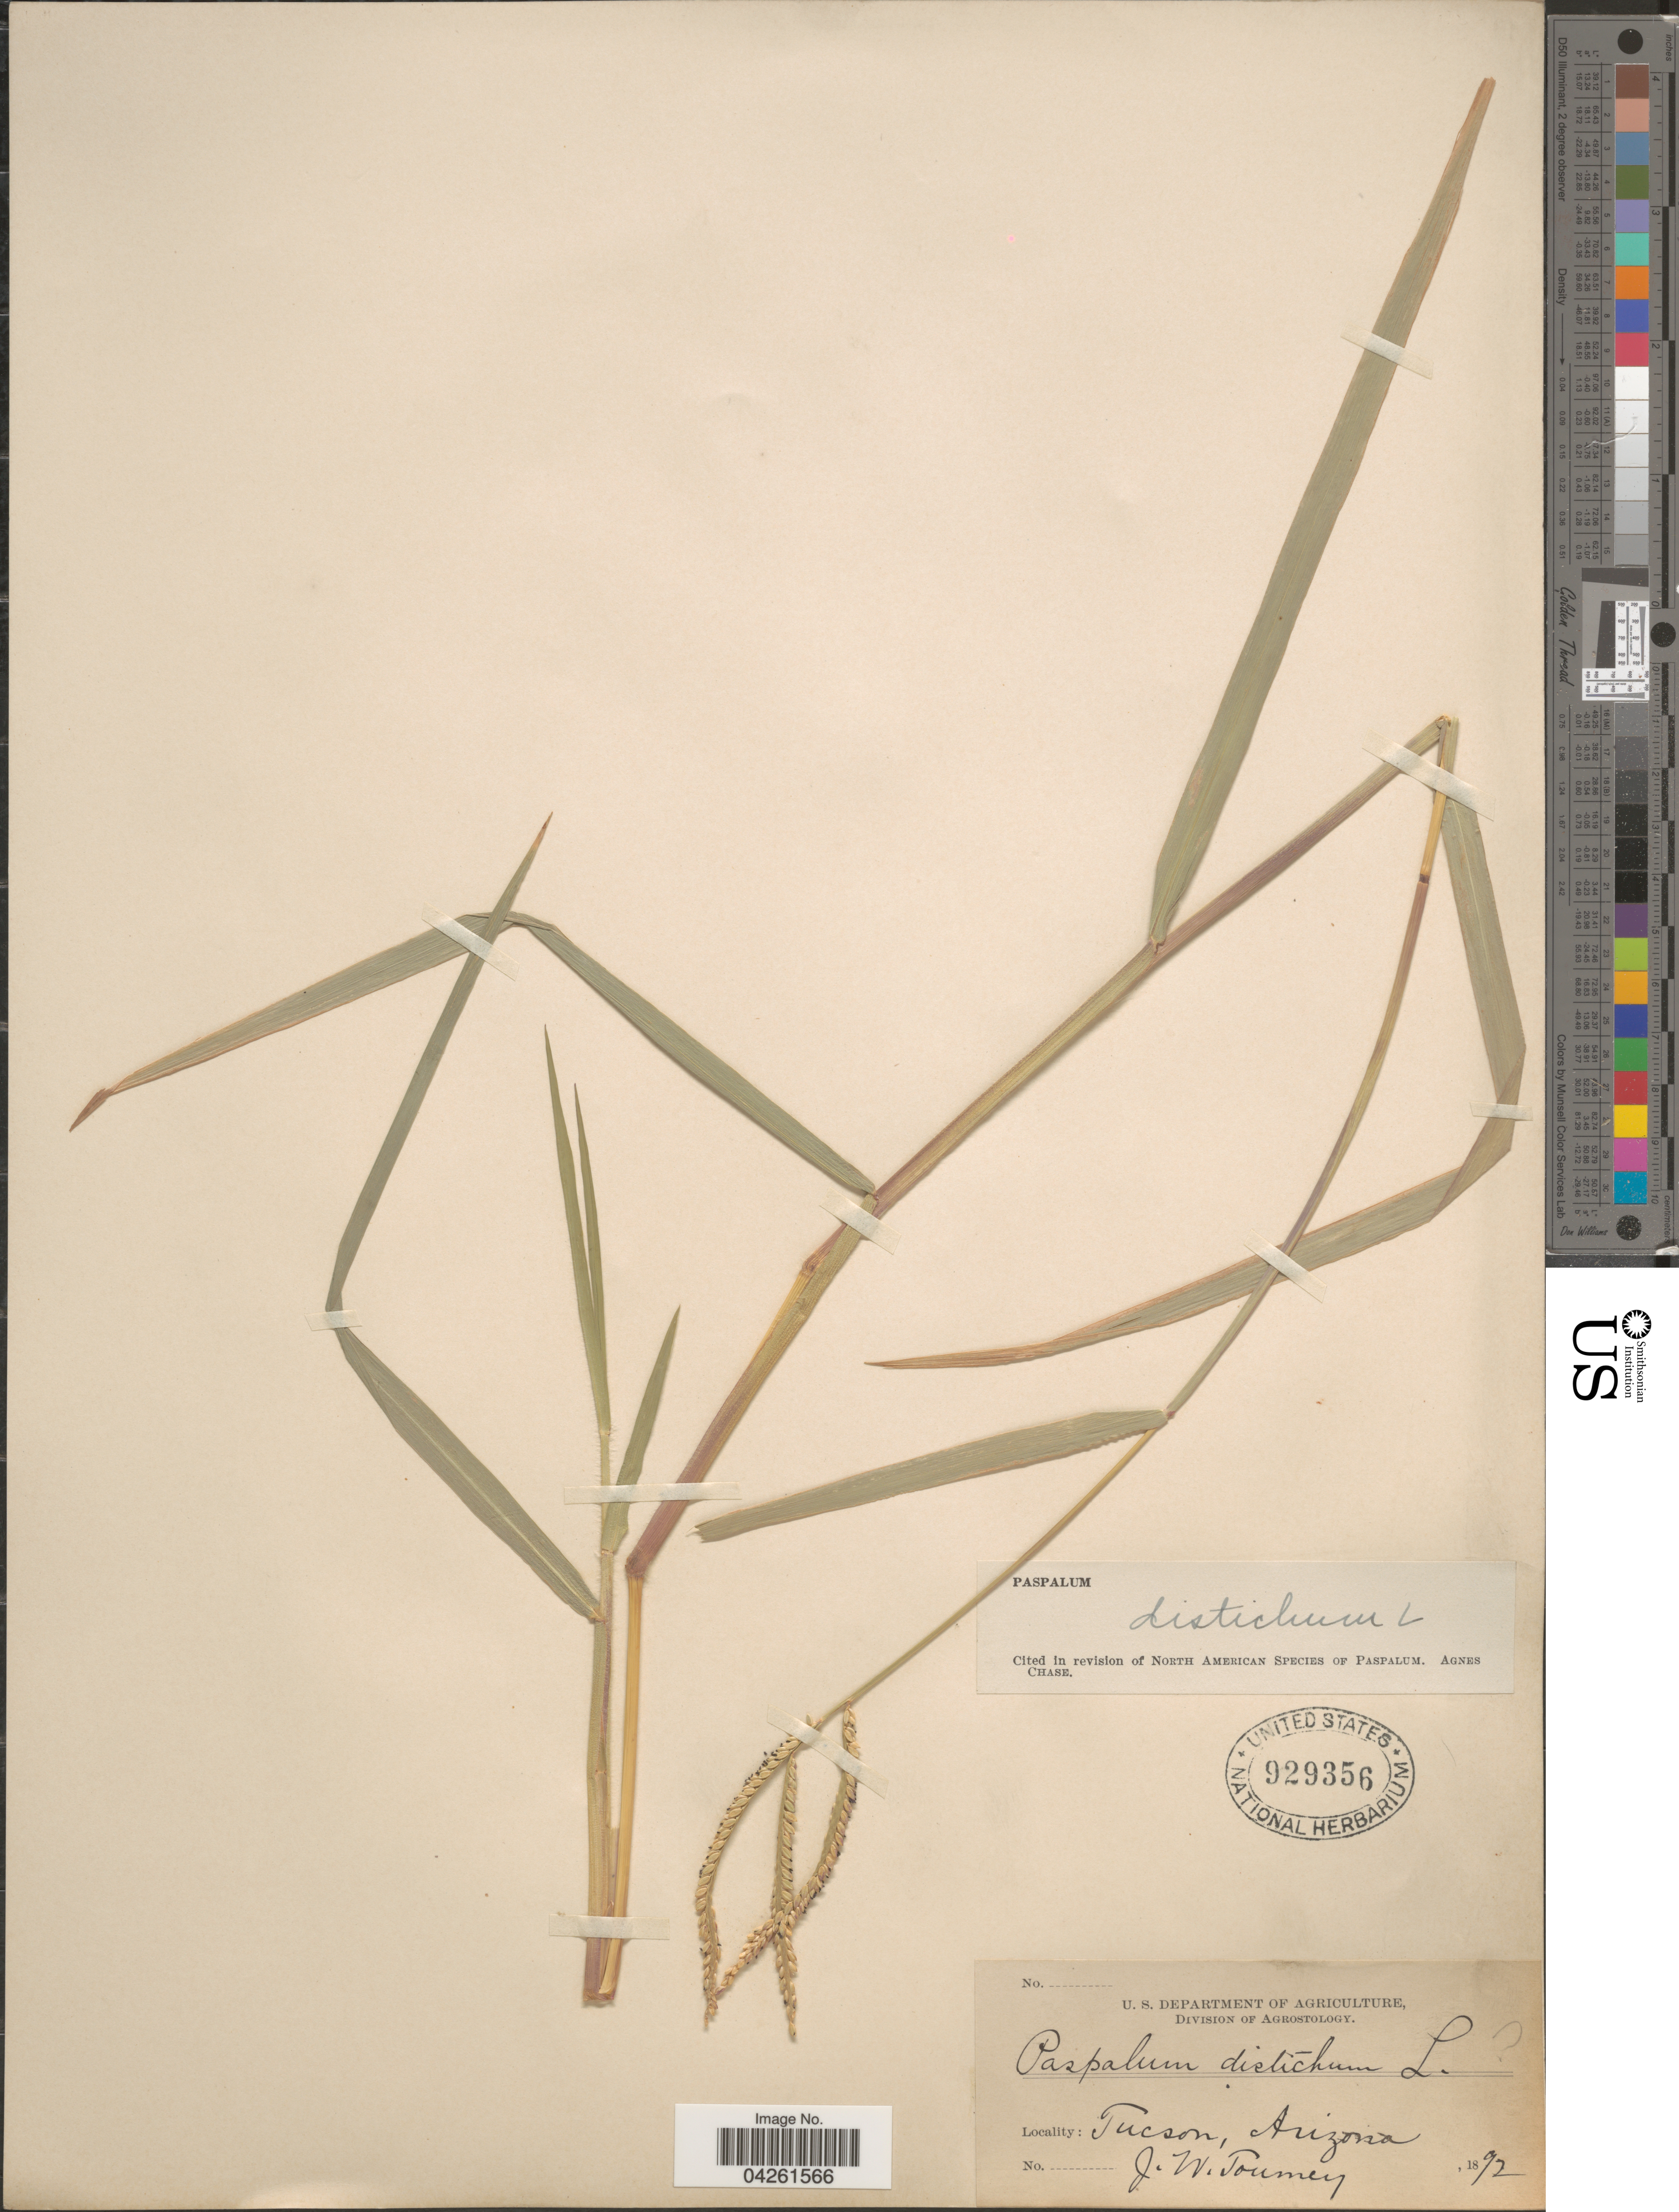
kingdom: Plantae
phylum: Tracheophyta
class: Liliopsida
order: Poales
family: Poaceae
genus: Paspalum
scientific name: Paspalum distichum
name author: L.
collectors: J. W. Toumey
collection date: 1892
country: United States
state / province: Arizona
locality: Tucson.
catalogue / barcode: US 929356